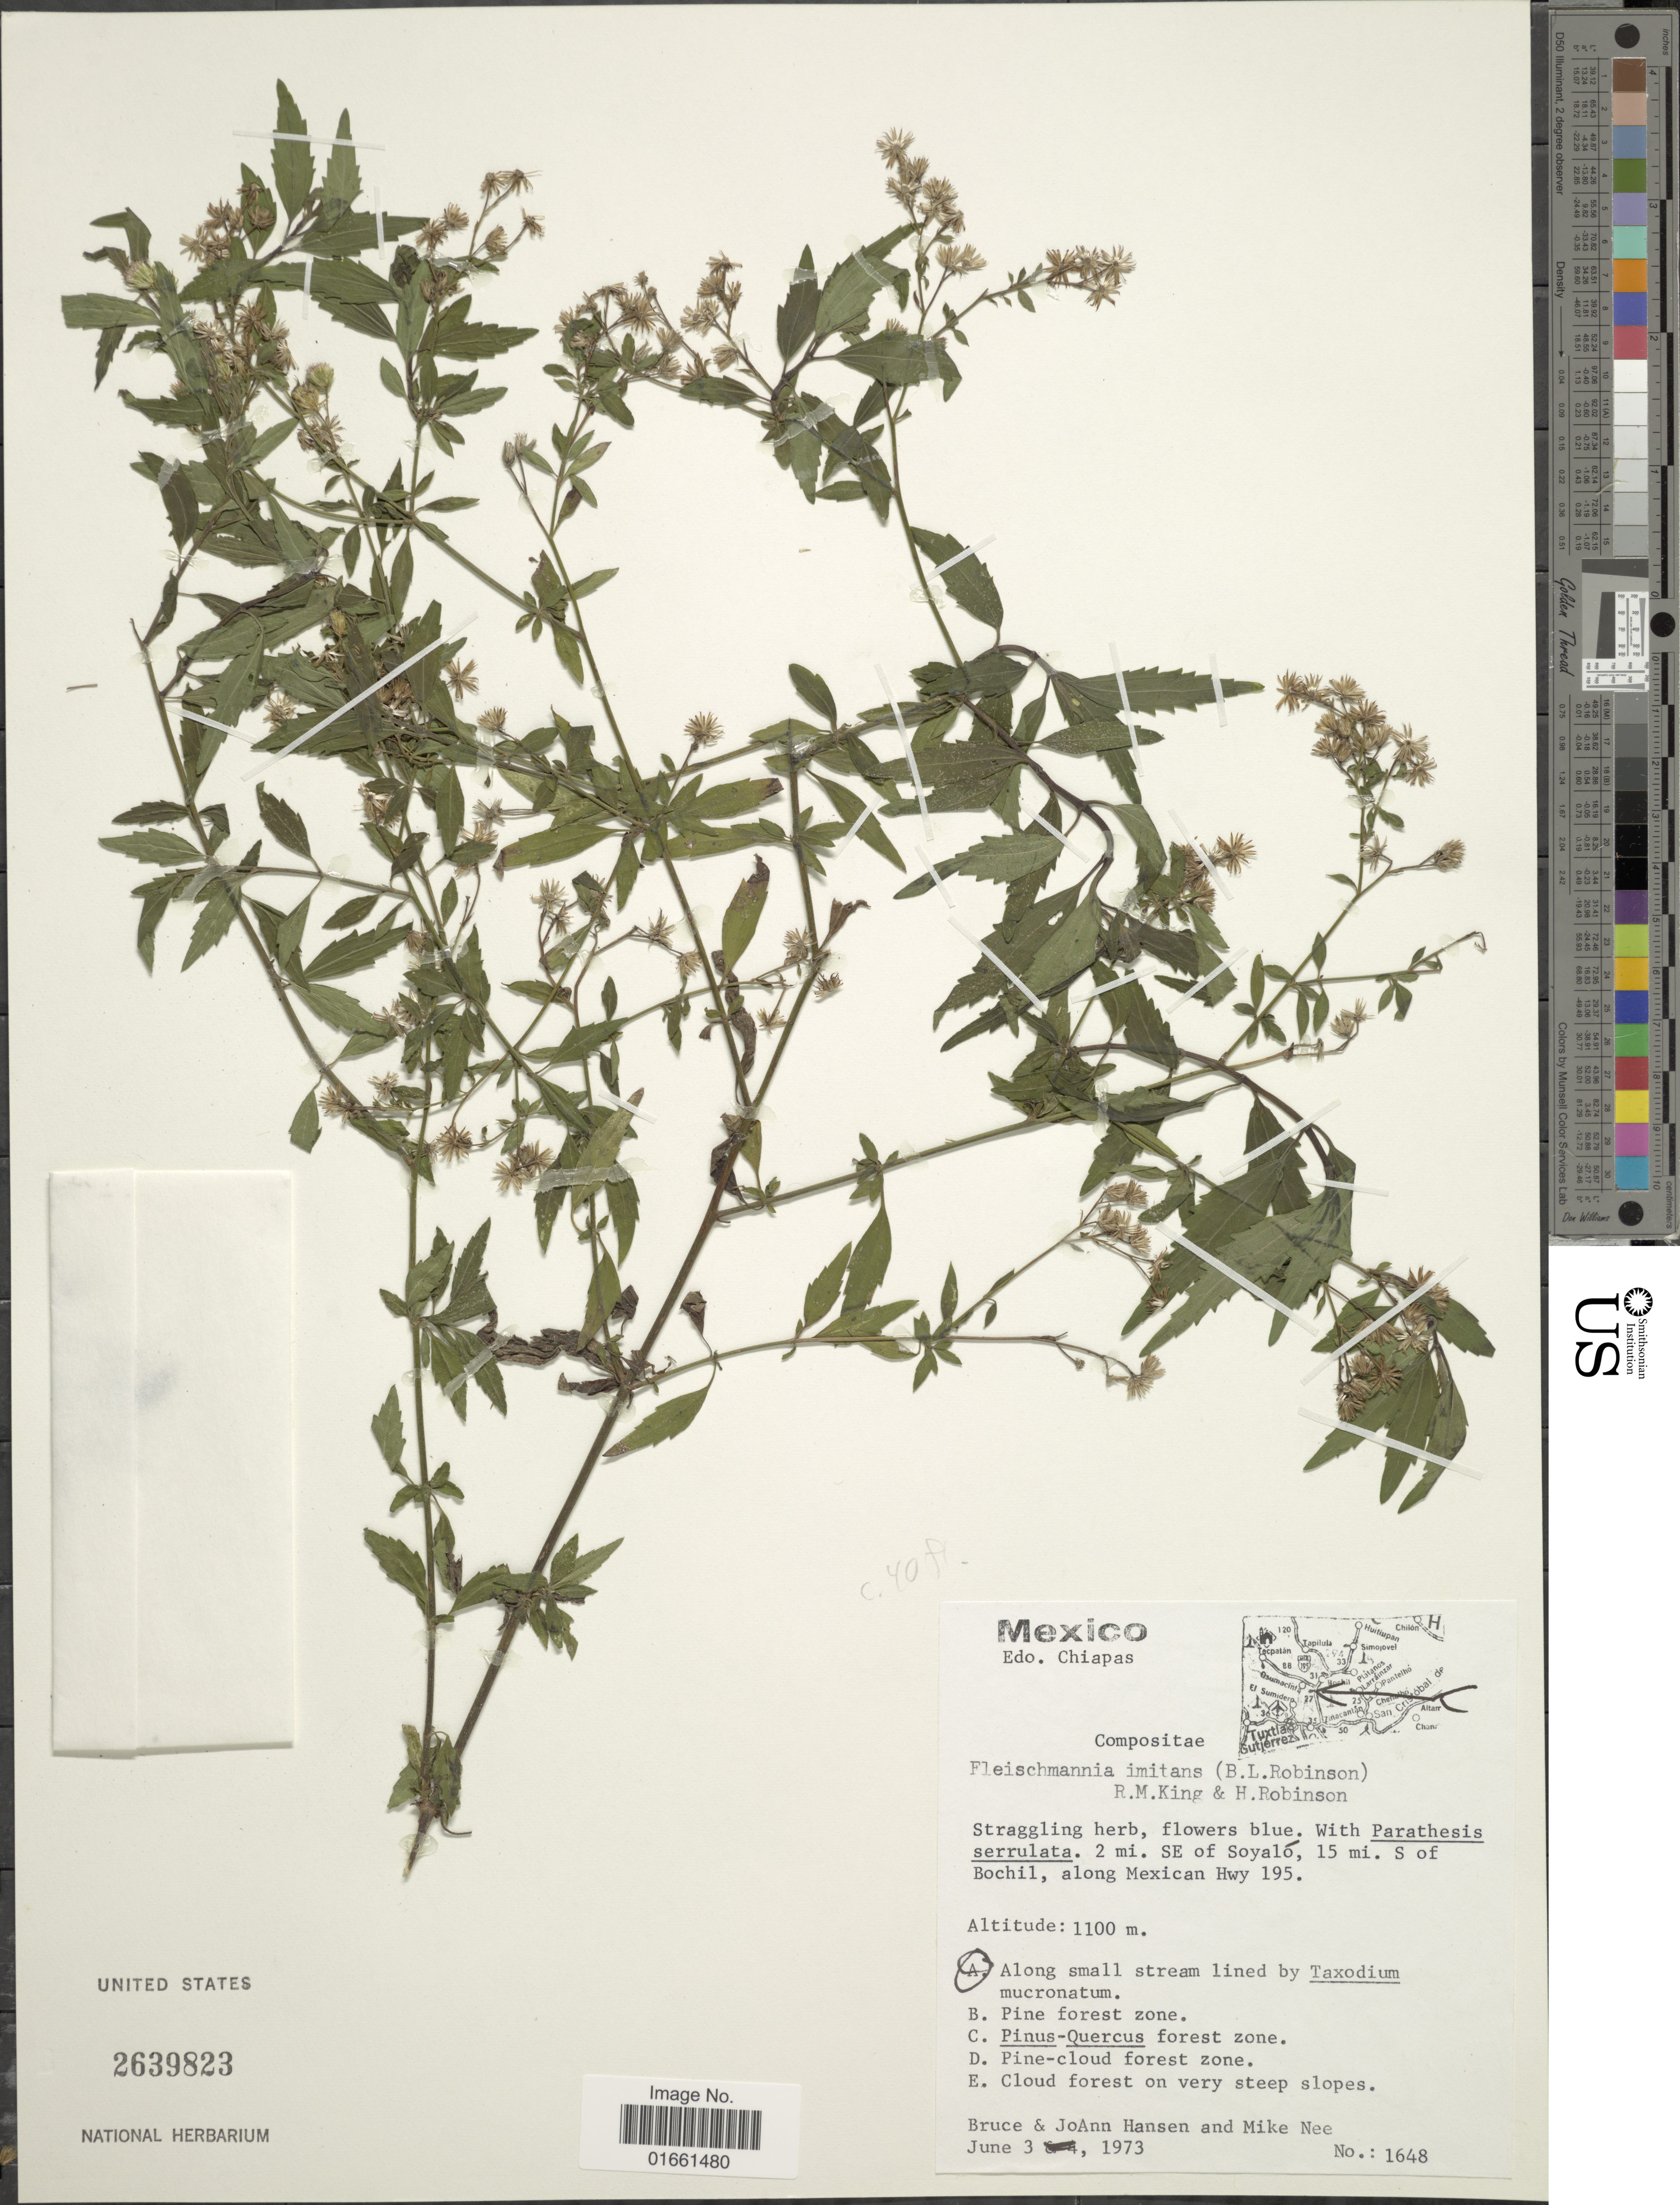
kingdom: Plantae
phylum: Tracheophyta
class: Magnoliopsida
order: Asterales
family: Asteraceae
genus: Fleischmannia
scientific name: Fleischmannia imitans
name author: (B.L. Rob.) R.M. King & H. Rob.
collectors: B. Hansen, J. Hansen & M. Nee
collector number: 1648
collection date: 1973-06-03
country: Mexico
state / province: Chiapas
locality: Edo Chiapas, 2 mi SE of Soyalo, 15 mi S of Bochil, along Mexican Hwy 195. Along small stream lined by Taxodium Mucronatum.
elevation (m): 1100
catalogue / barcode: US 2639823